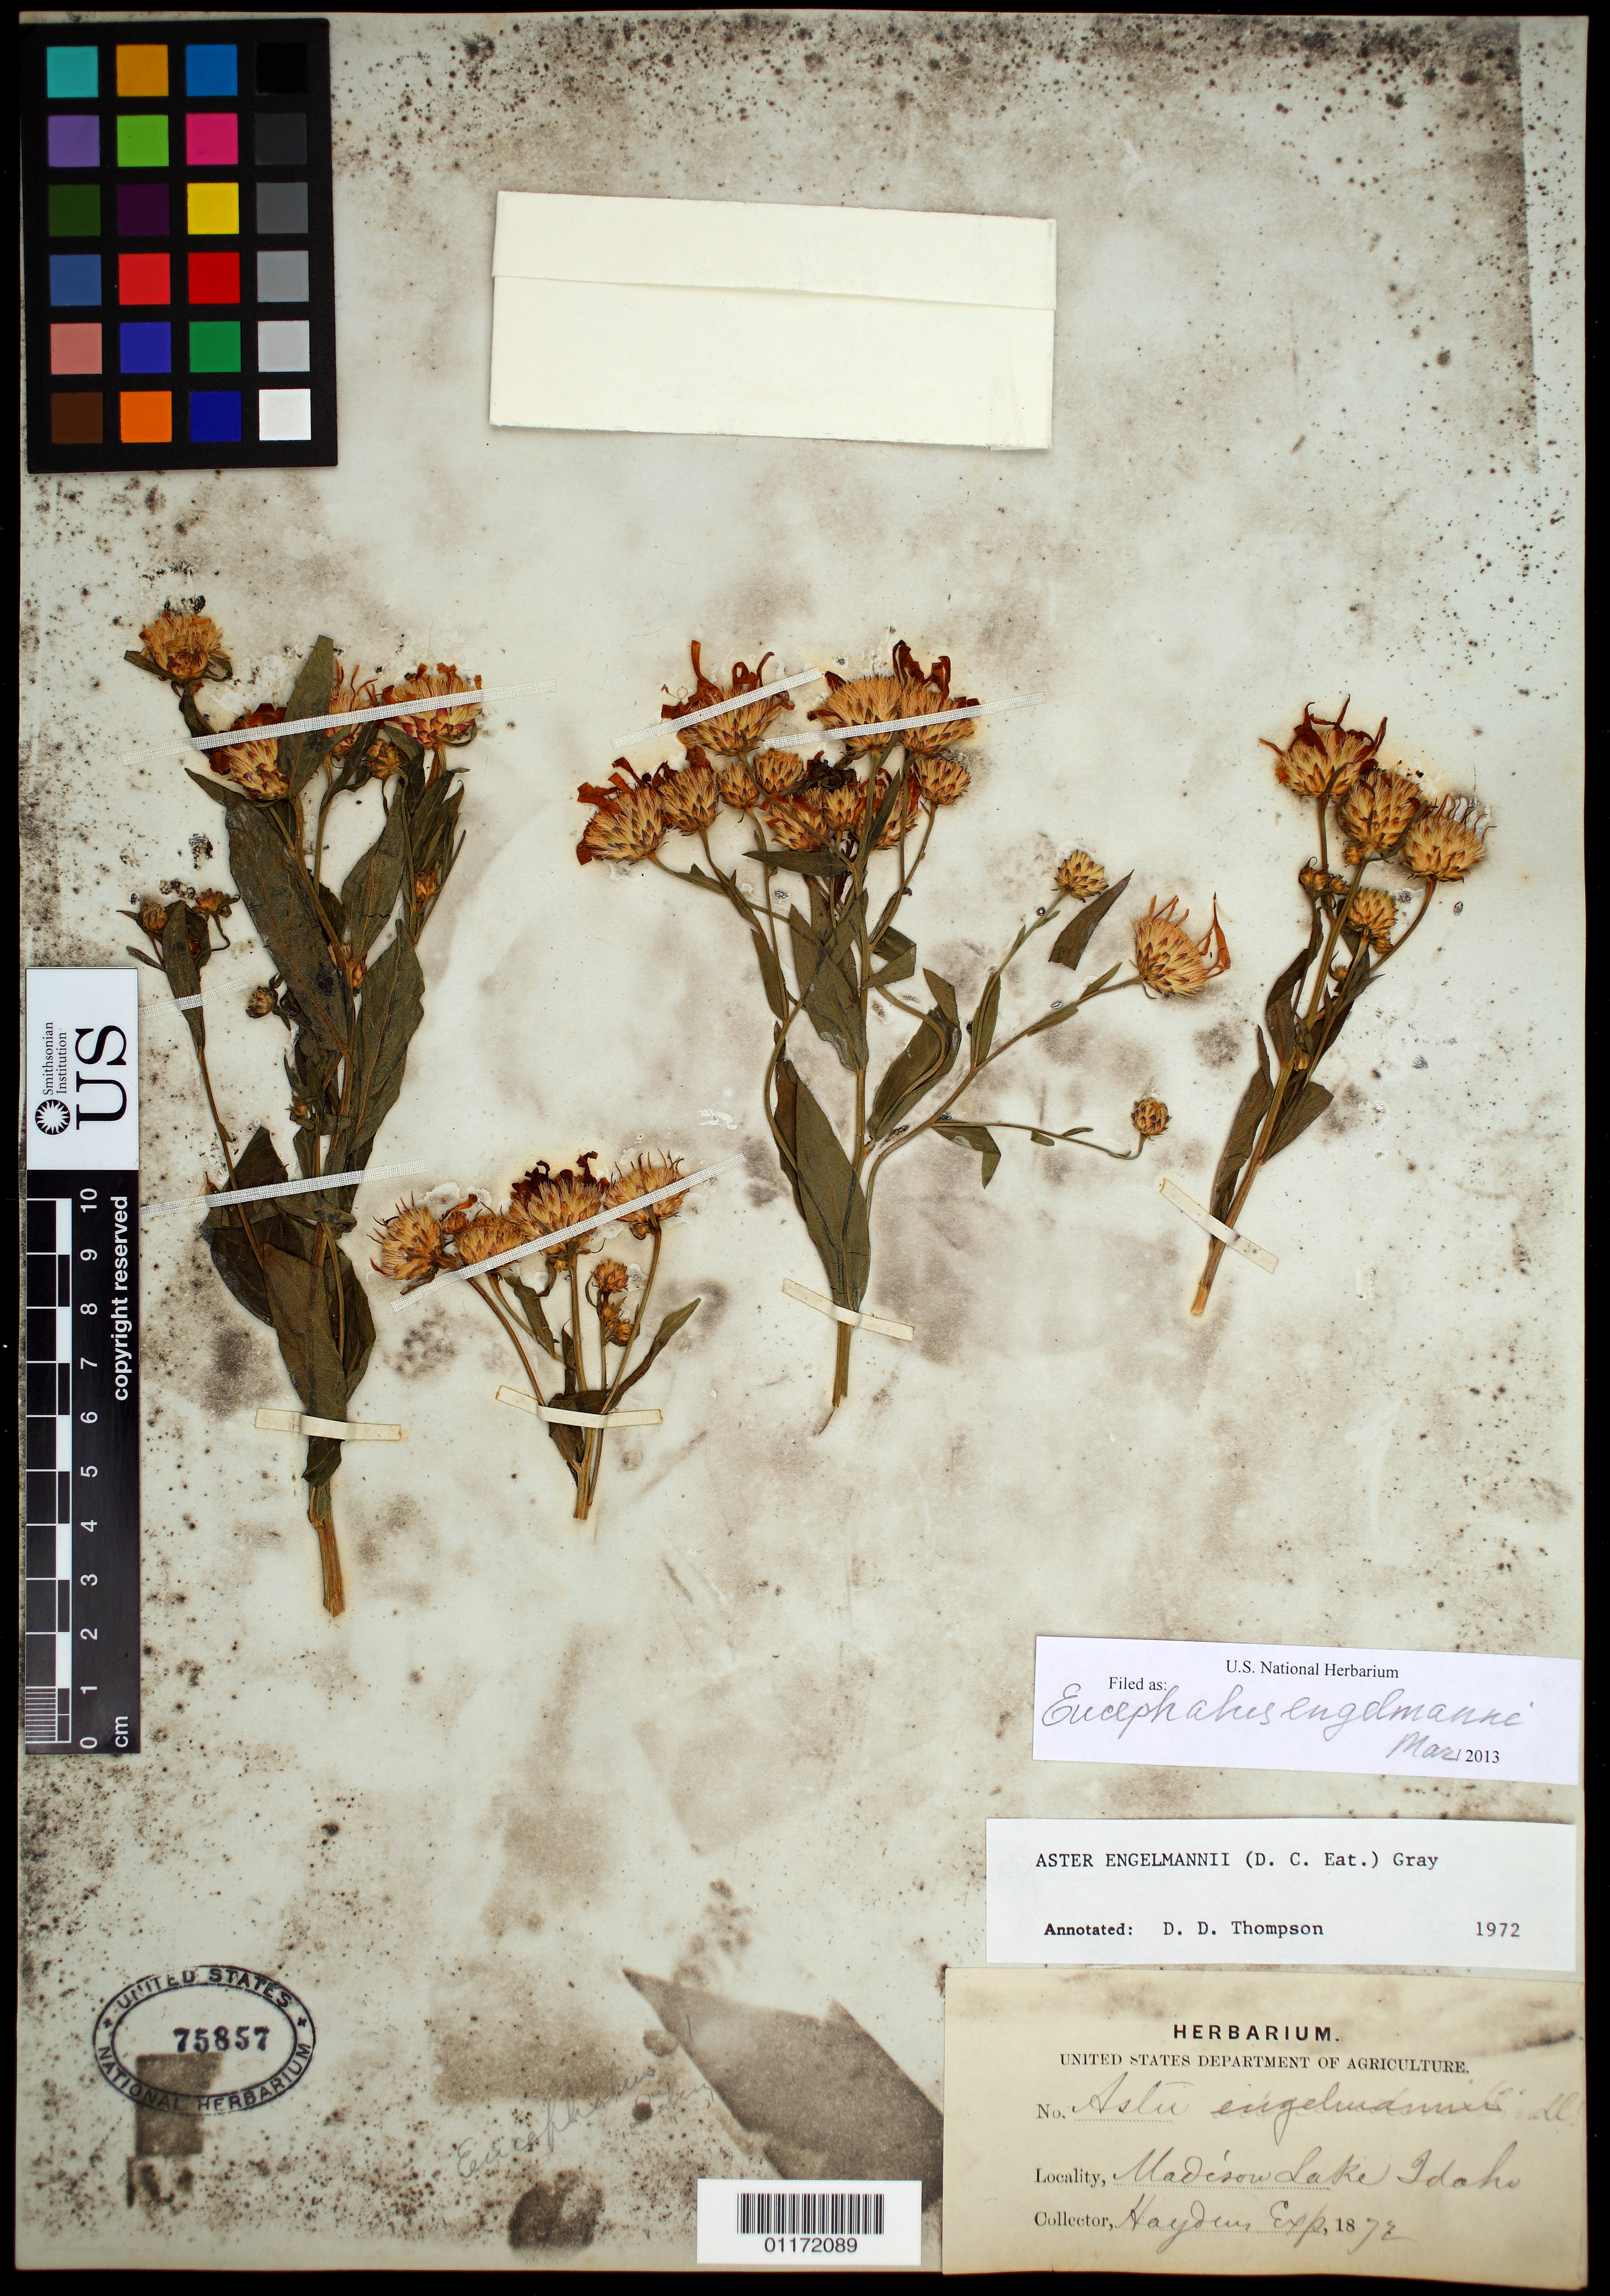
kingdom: Plantae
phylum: Tracheophyta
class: Magnoliopsida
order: Asterales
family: Asteraceae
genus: Eucephalus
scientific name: Eucephalus engelmannii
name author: (D.C. Eaton) Greene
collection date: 1872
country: United States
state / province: Idaho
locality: Madison Lake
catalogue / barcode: US 75857